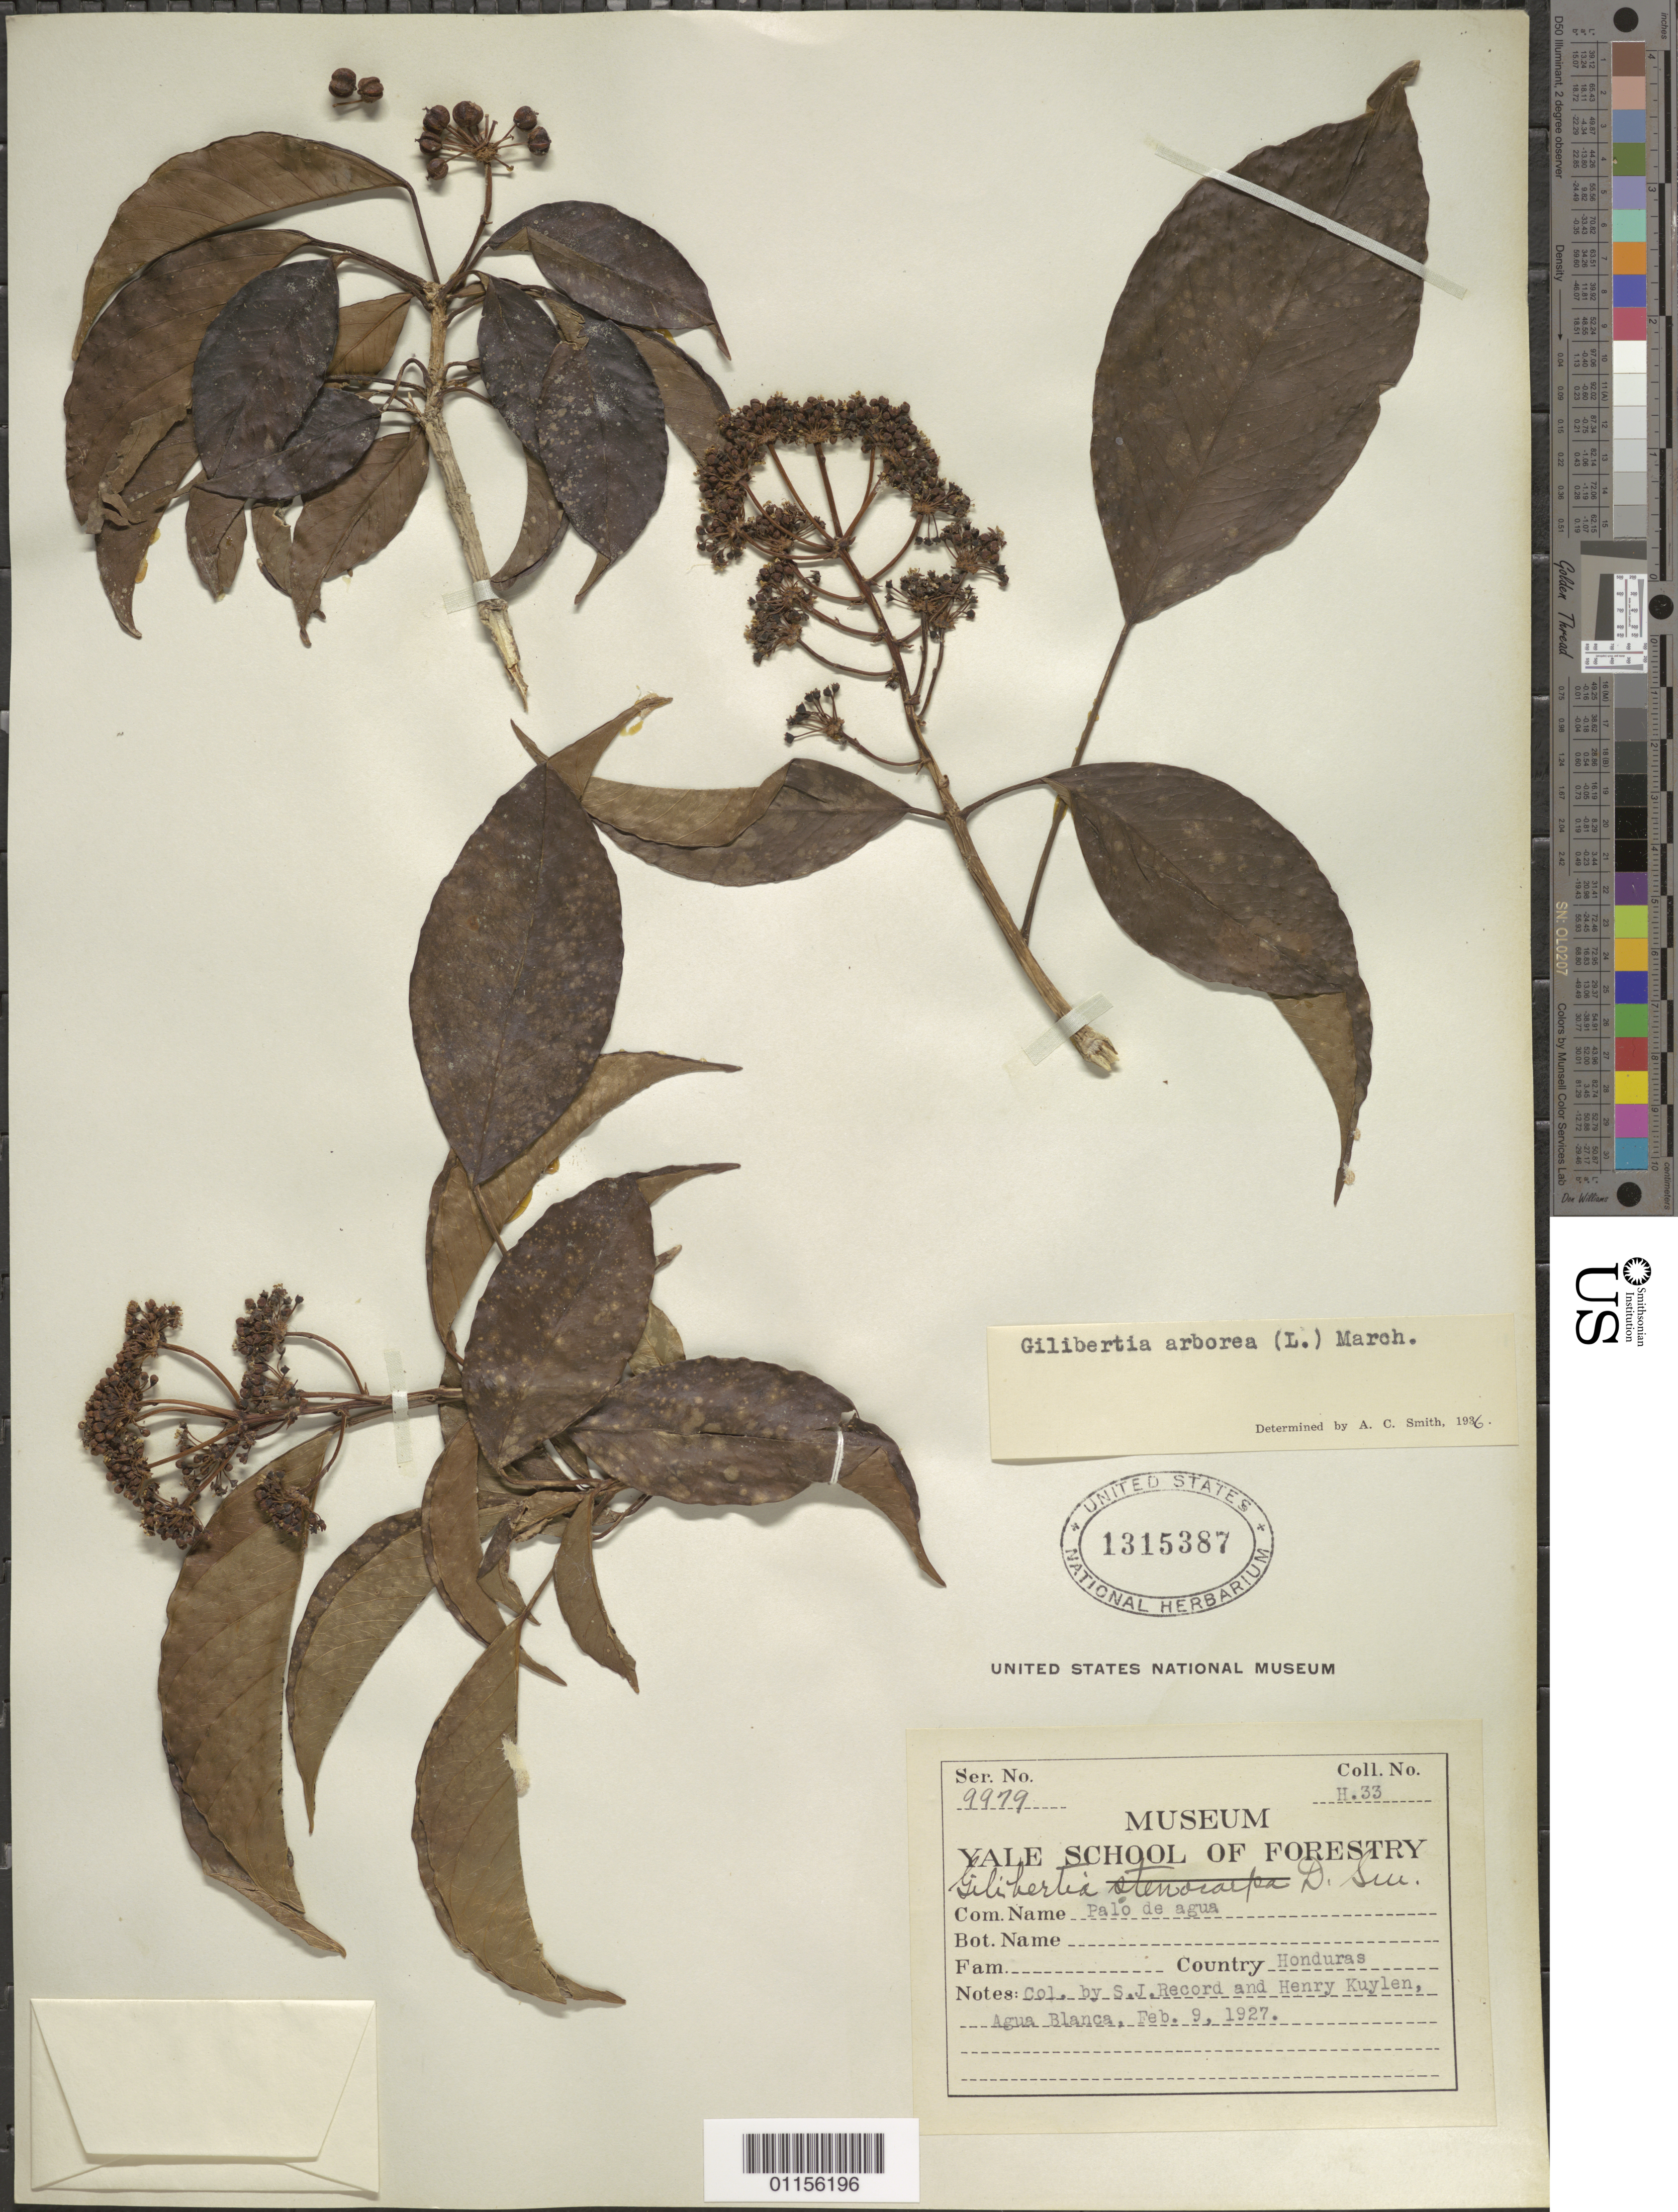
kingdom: Plantae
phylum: Tracheophyta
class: Magnoliopsida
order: Apiales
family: Araliaceae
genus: Dendropanax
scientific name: Dendropanax arboreus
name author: (L.) Decne. & Planch.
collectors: S. J. Record & H. Kuylen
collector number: H 33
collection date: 1927-02-09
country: Honduras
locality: Agua Blanca.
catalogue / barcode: US 1315387